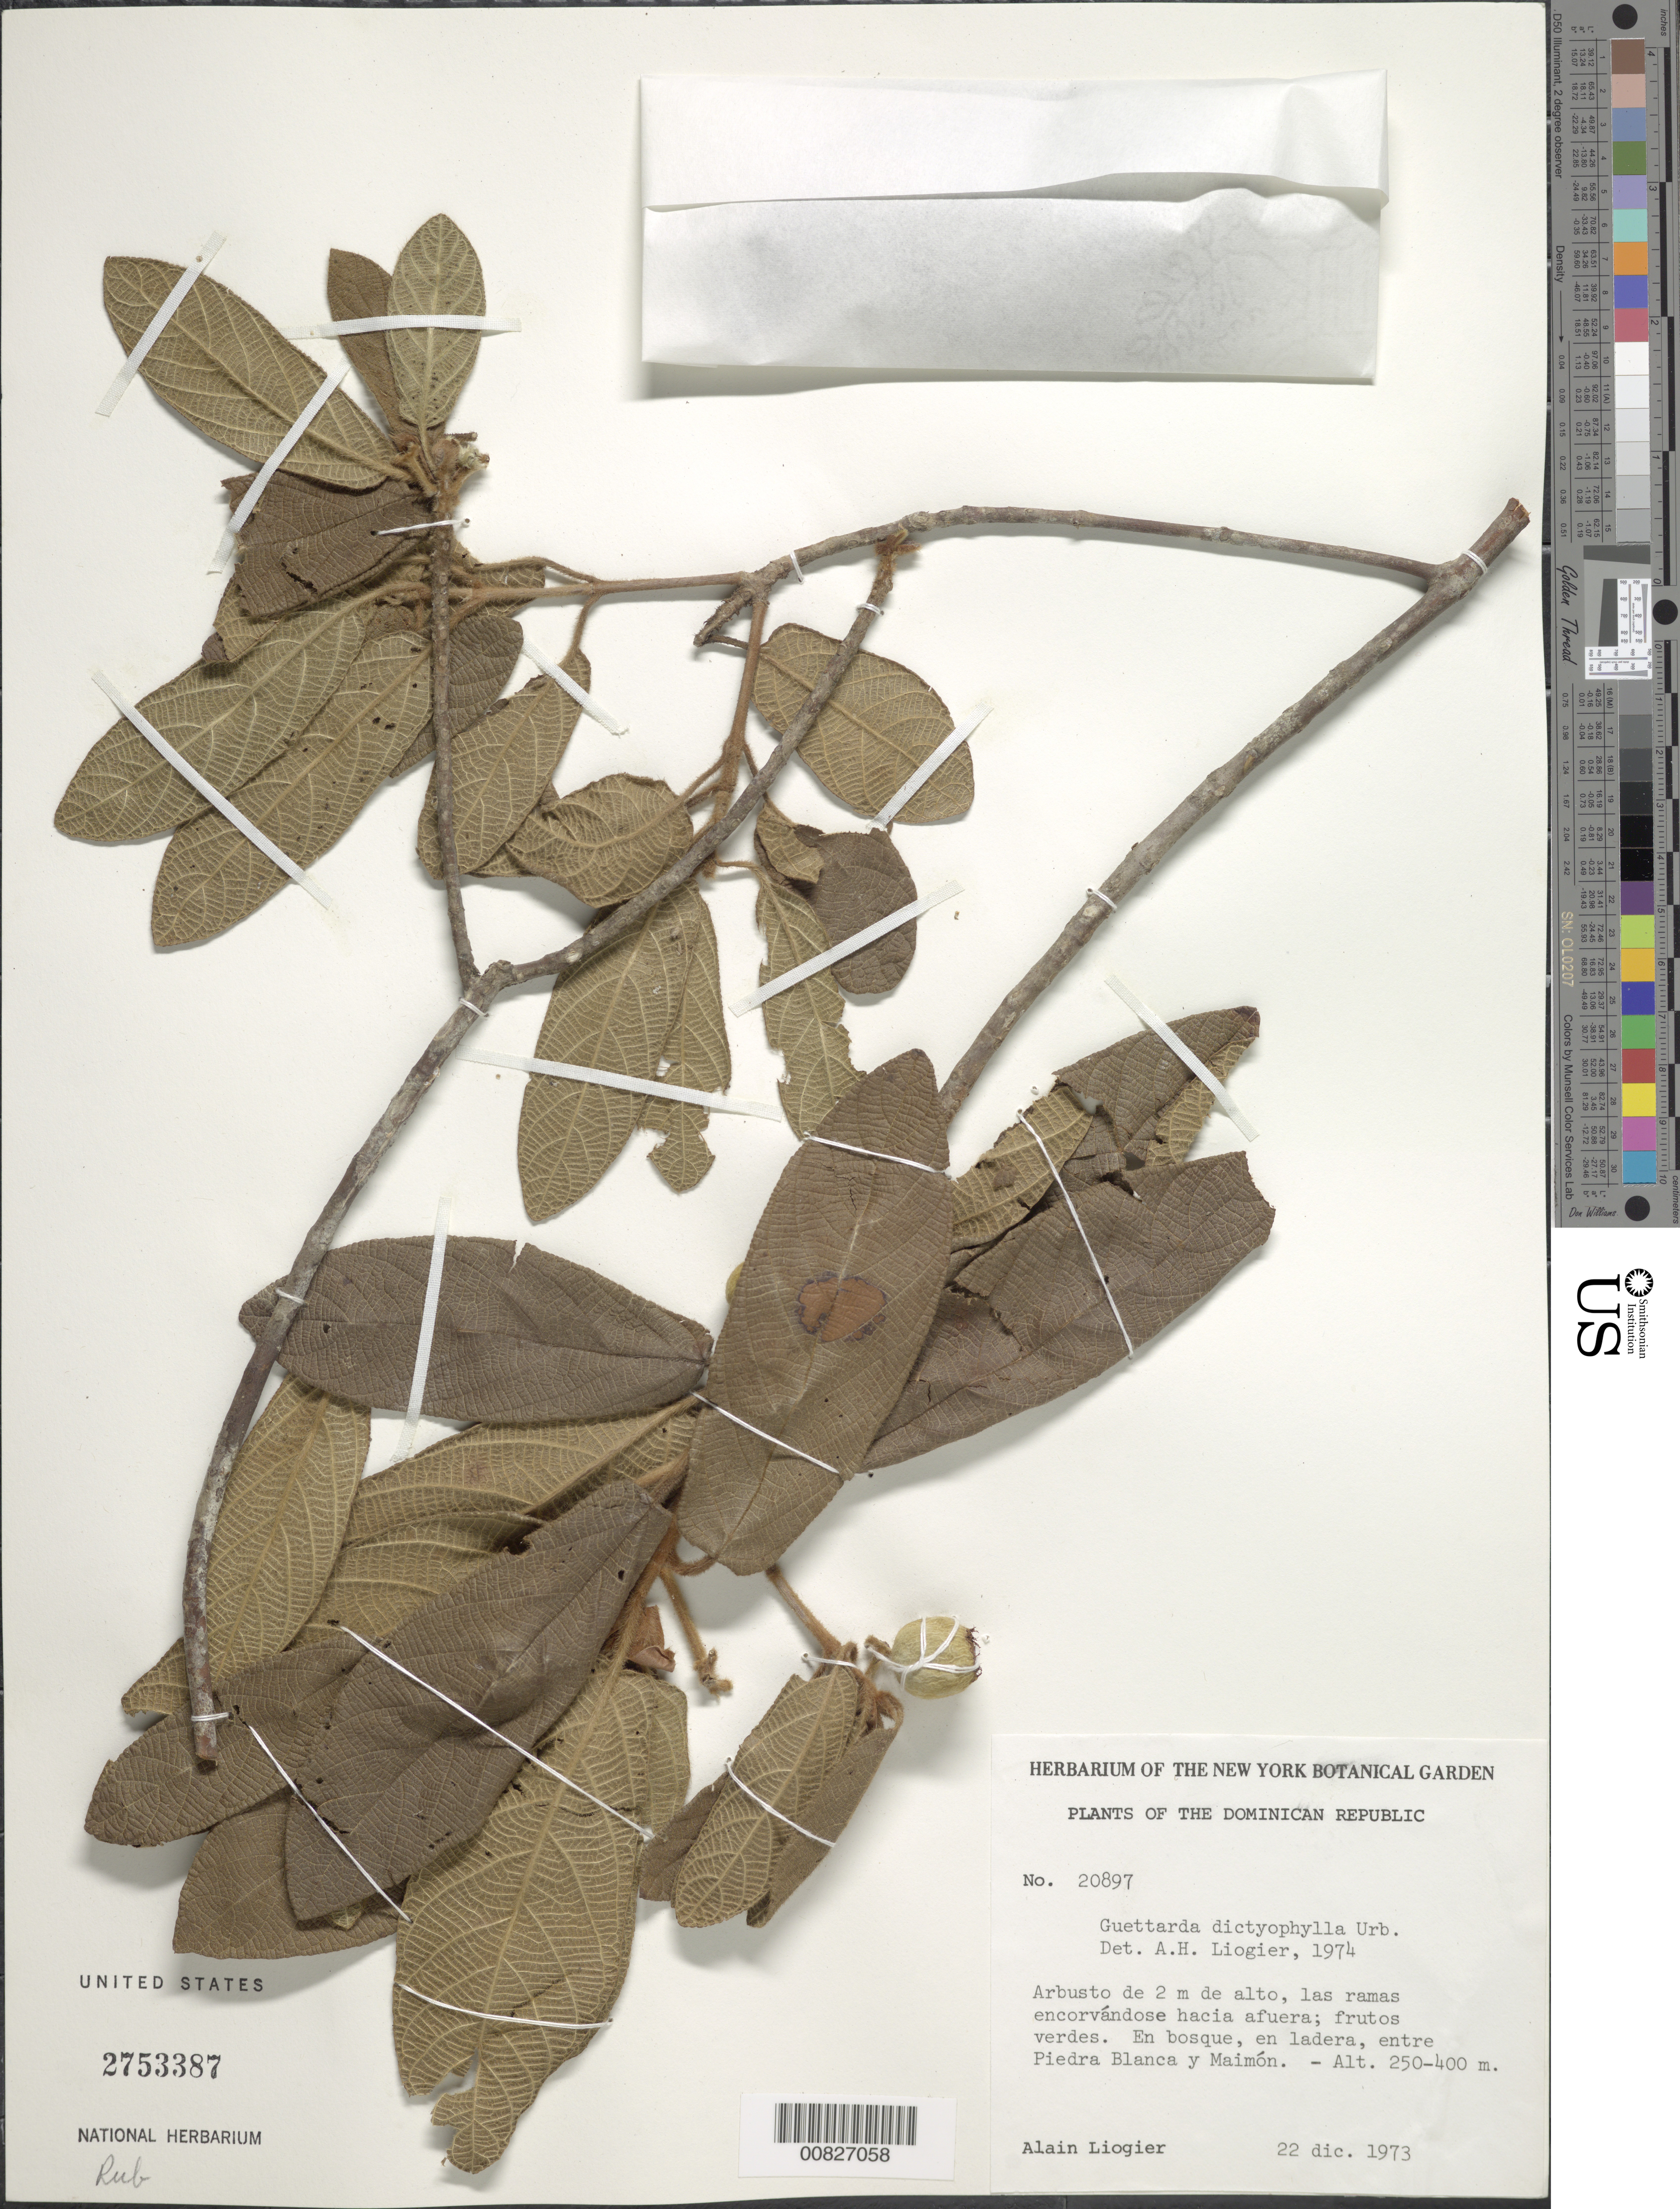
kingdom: Plantae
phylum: Tracheophyta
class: Magnoliopsida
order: Gentianales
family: Rubiaceae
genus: Guettarda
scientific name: Guettarda dictyophylla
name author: Urb.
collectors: A. H. Liogier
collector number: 20897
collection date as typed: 22 Dec 1973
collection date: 1973-12-22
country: Dominican Republic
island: Hispaniola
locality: Emtre Piedra Blanca y Maimón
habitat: En bosque, en ladera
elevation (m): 250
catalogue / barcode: US 2753387